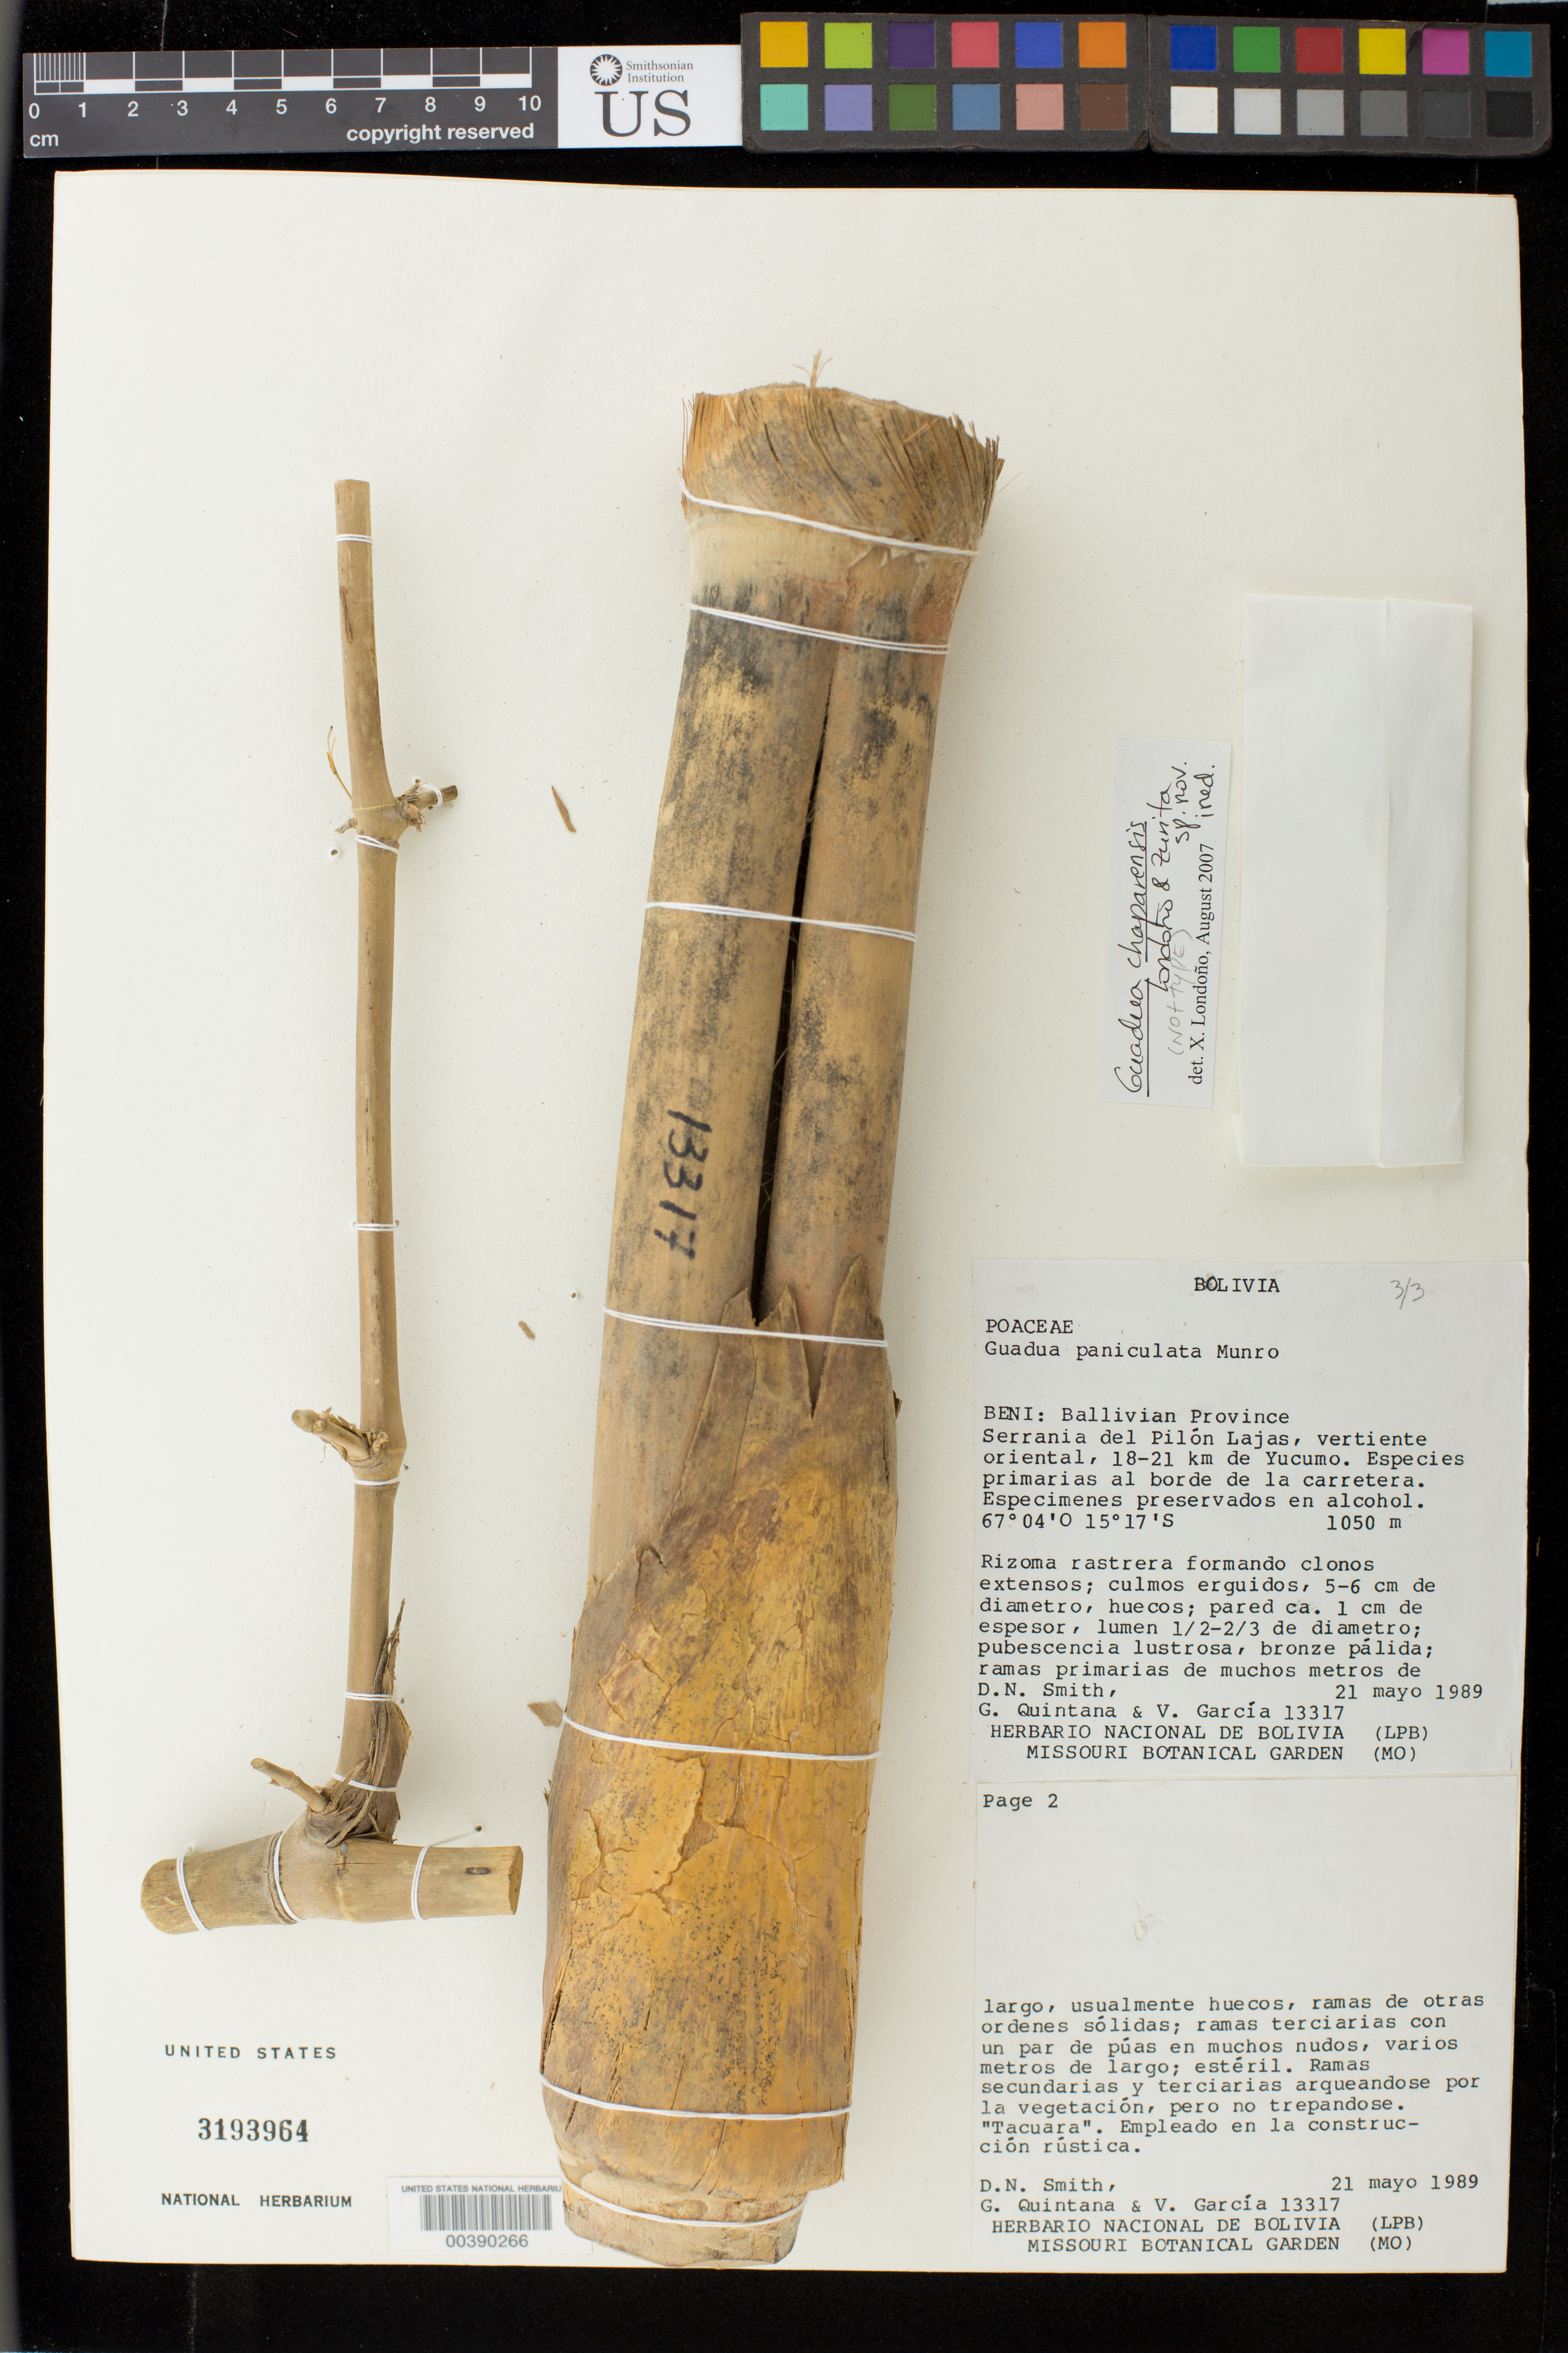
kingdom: Plantae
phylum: Tracheophyta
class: Liliopsida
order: Poales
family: Poaceae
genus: Guadua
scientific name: Guadua chaparensis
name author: Londoño & Zurita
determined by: Londoño, X., (TULV), Jardin Botanico "Juan Maria Cespedes"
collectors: D. Smith, G. Quintana & V. Garcia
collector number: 13317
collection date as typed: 21 May 1989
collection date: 1989-05-21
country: Bolivia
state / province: Beni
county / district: General José Ballivián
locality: Ballivian Province, Serrania del Pilon Lajas, vertiente oriental, 18-21 km de Yucumo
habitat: Especies primarias al borde de la carretera.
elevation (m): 1050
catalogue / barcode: US 3193964